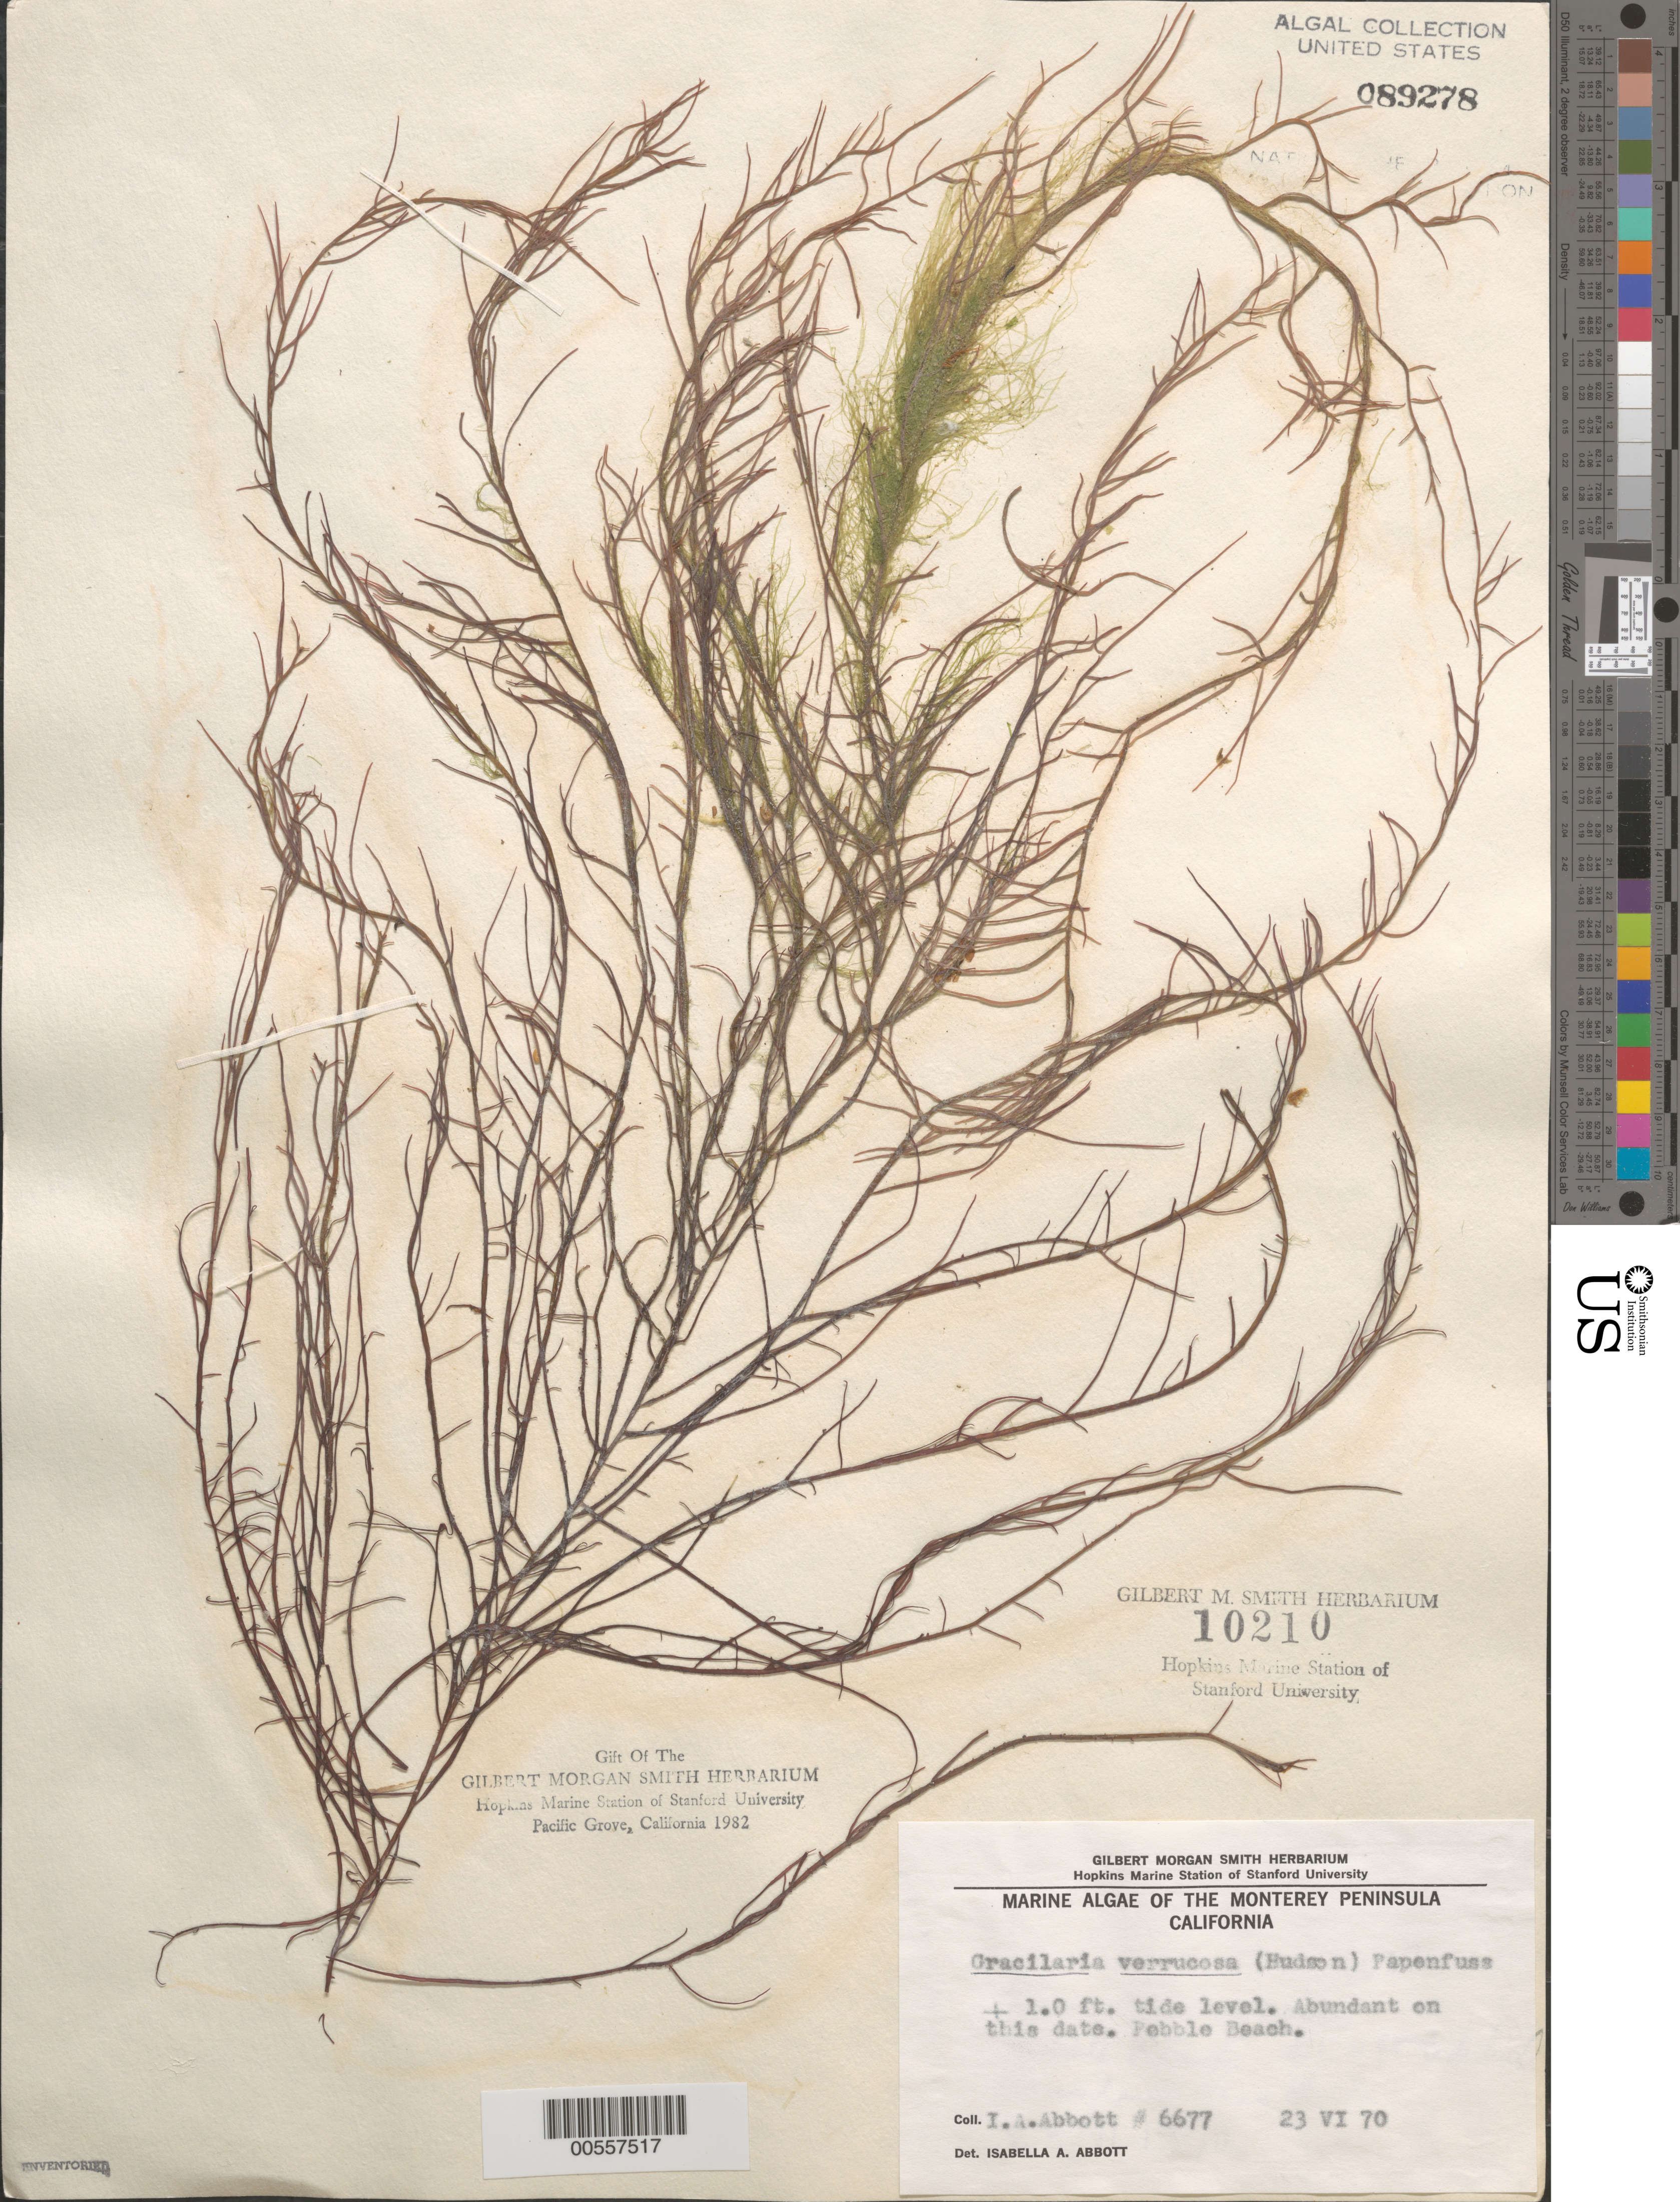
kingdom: Plantae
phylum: Rhodophyta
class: Florideophyceae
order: Gracilariales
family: Gracilariaceae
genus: Gracilariopsis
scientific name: Gracilariopsis longissima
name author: (S.G. Gmel.) Steentoft et al.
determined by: Algae name updating Project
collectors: I. A. Abbott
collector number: IAA 6677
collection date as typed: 23 Jun 1970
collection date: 1970-06-23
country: United States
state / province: California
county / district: Monterey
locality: Pebble Beach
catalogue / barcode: US 89278